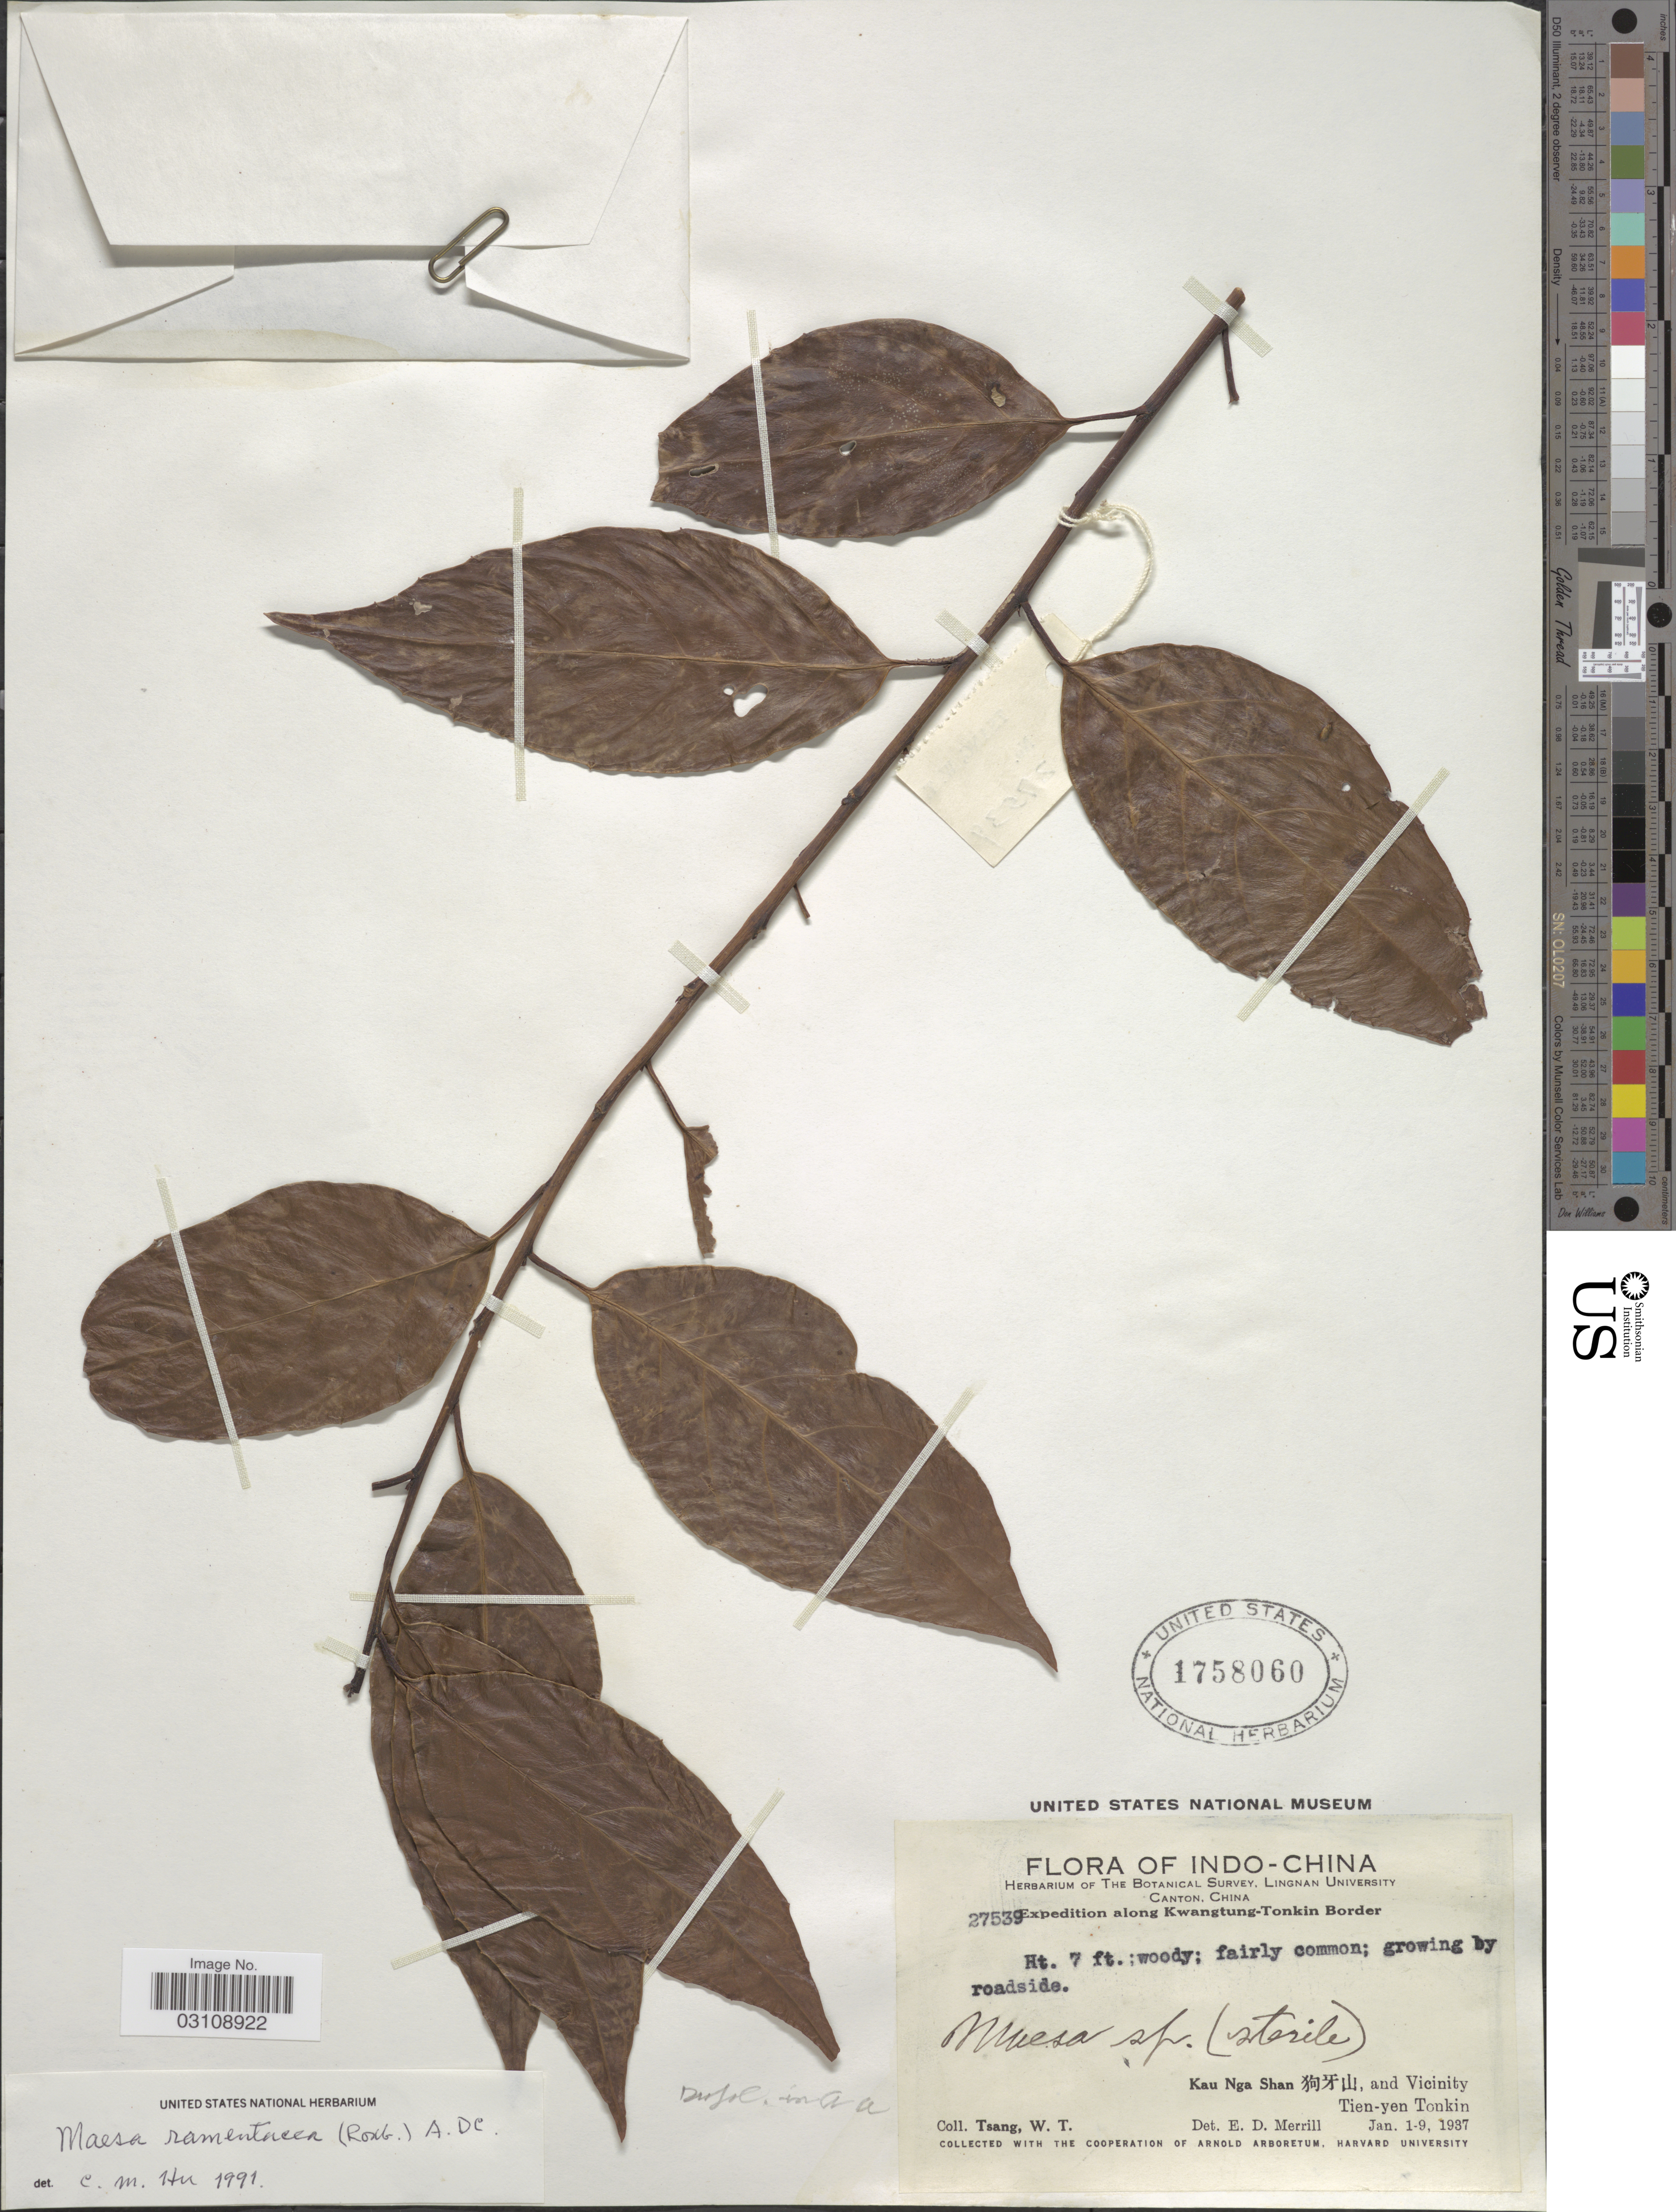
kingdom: Plantae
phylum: Tracheophyta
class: Magnoliopsida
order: Ericales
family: Primulaceae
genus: Maesa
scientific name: Maesa ramentacea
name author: (Roxb.) A. DC.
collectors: W. T. Tsang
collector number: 27539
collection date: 1937-01-01/1937-01-09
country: Vietnam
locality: Indo-China. Along Kwangtung-Tonkin Border. Kau Nga Shan, and Vicinity. Tien-yen Tonkin.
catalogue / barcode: US 1758060